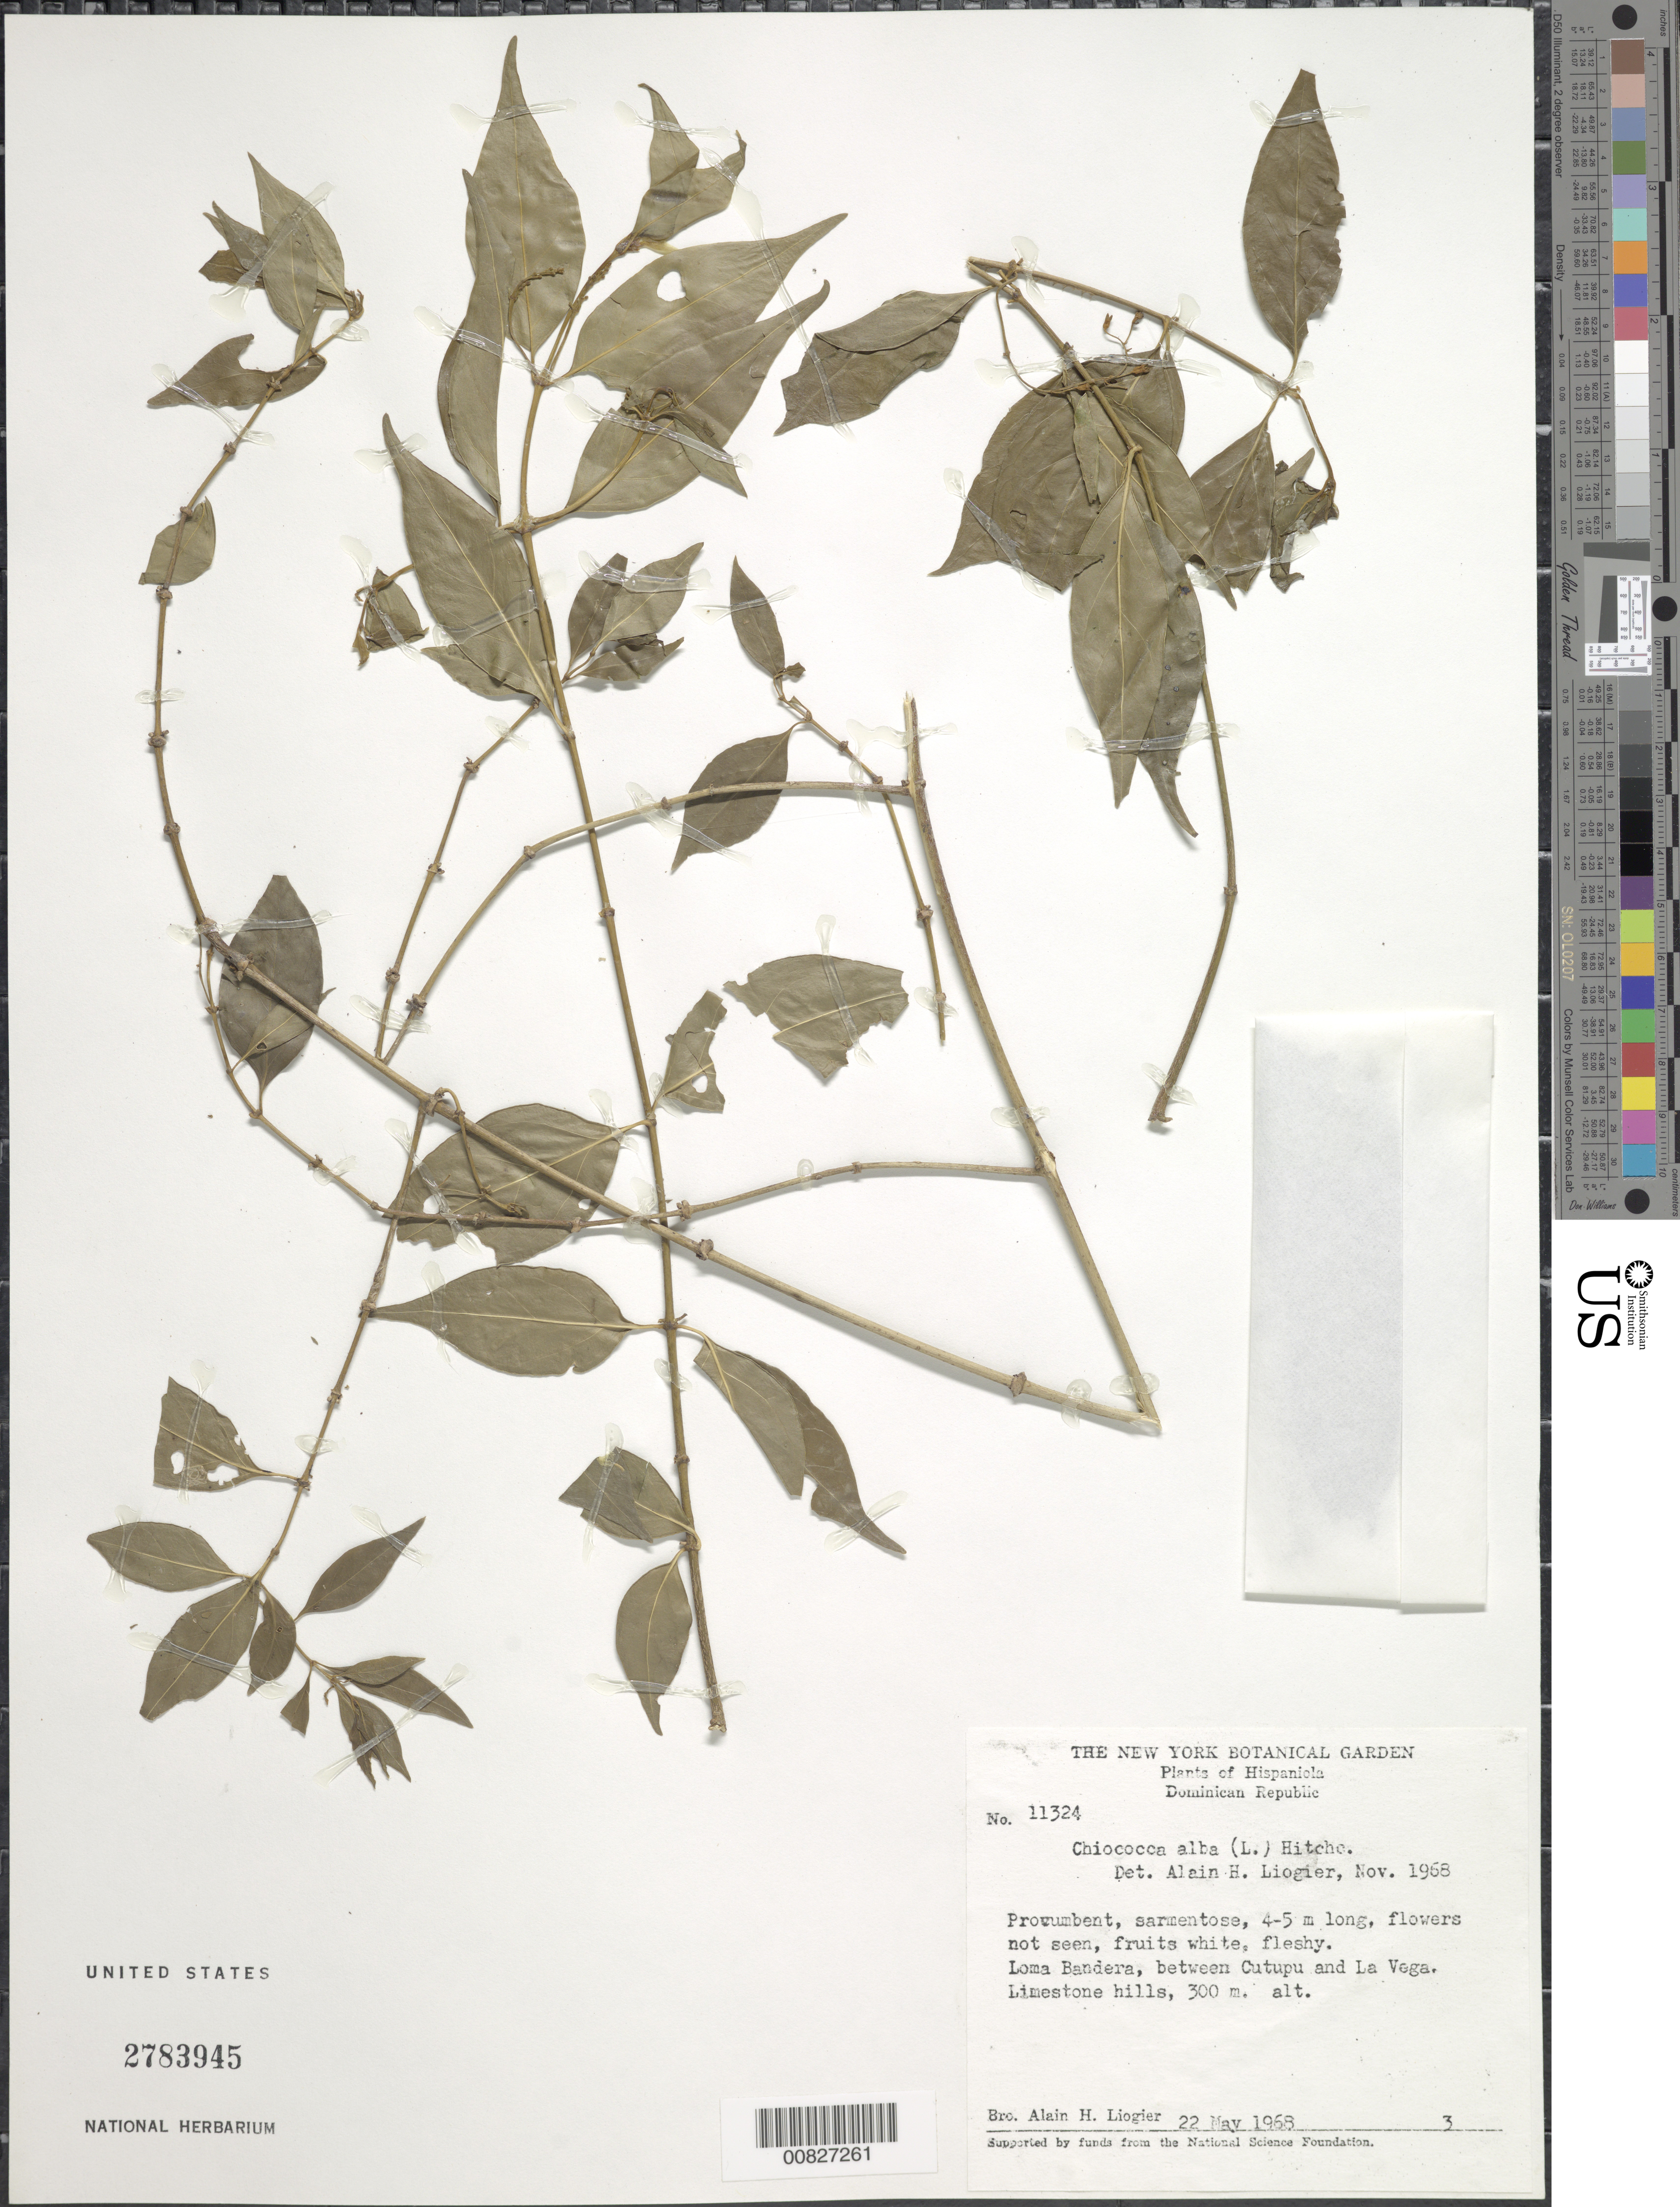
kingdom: Plantae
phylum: Tracheophyta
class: Magnoliopsida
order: Gentianales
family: Rubiaceae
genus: Chiococca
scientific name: Chiococca alba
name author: (L.) Hitchc.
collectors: A. H. Liogier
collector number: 11324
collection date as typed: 22 May 1968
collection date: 1968-05-22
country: Dominican Republic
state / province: La Vega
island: Hispaniola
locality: Loma Bandera, between Cutupu and La Vega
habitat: Limestone hills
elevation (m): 300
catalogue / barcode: US 2783945